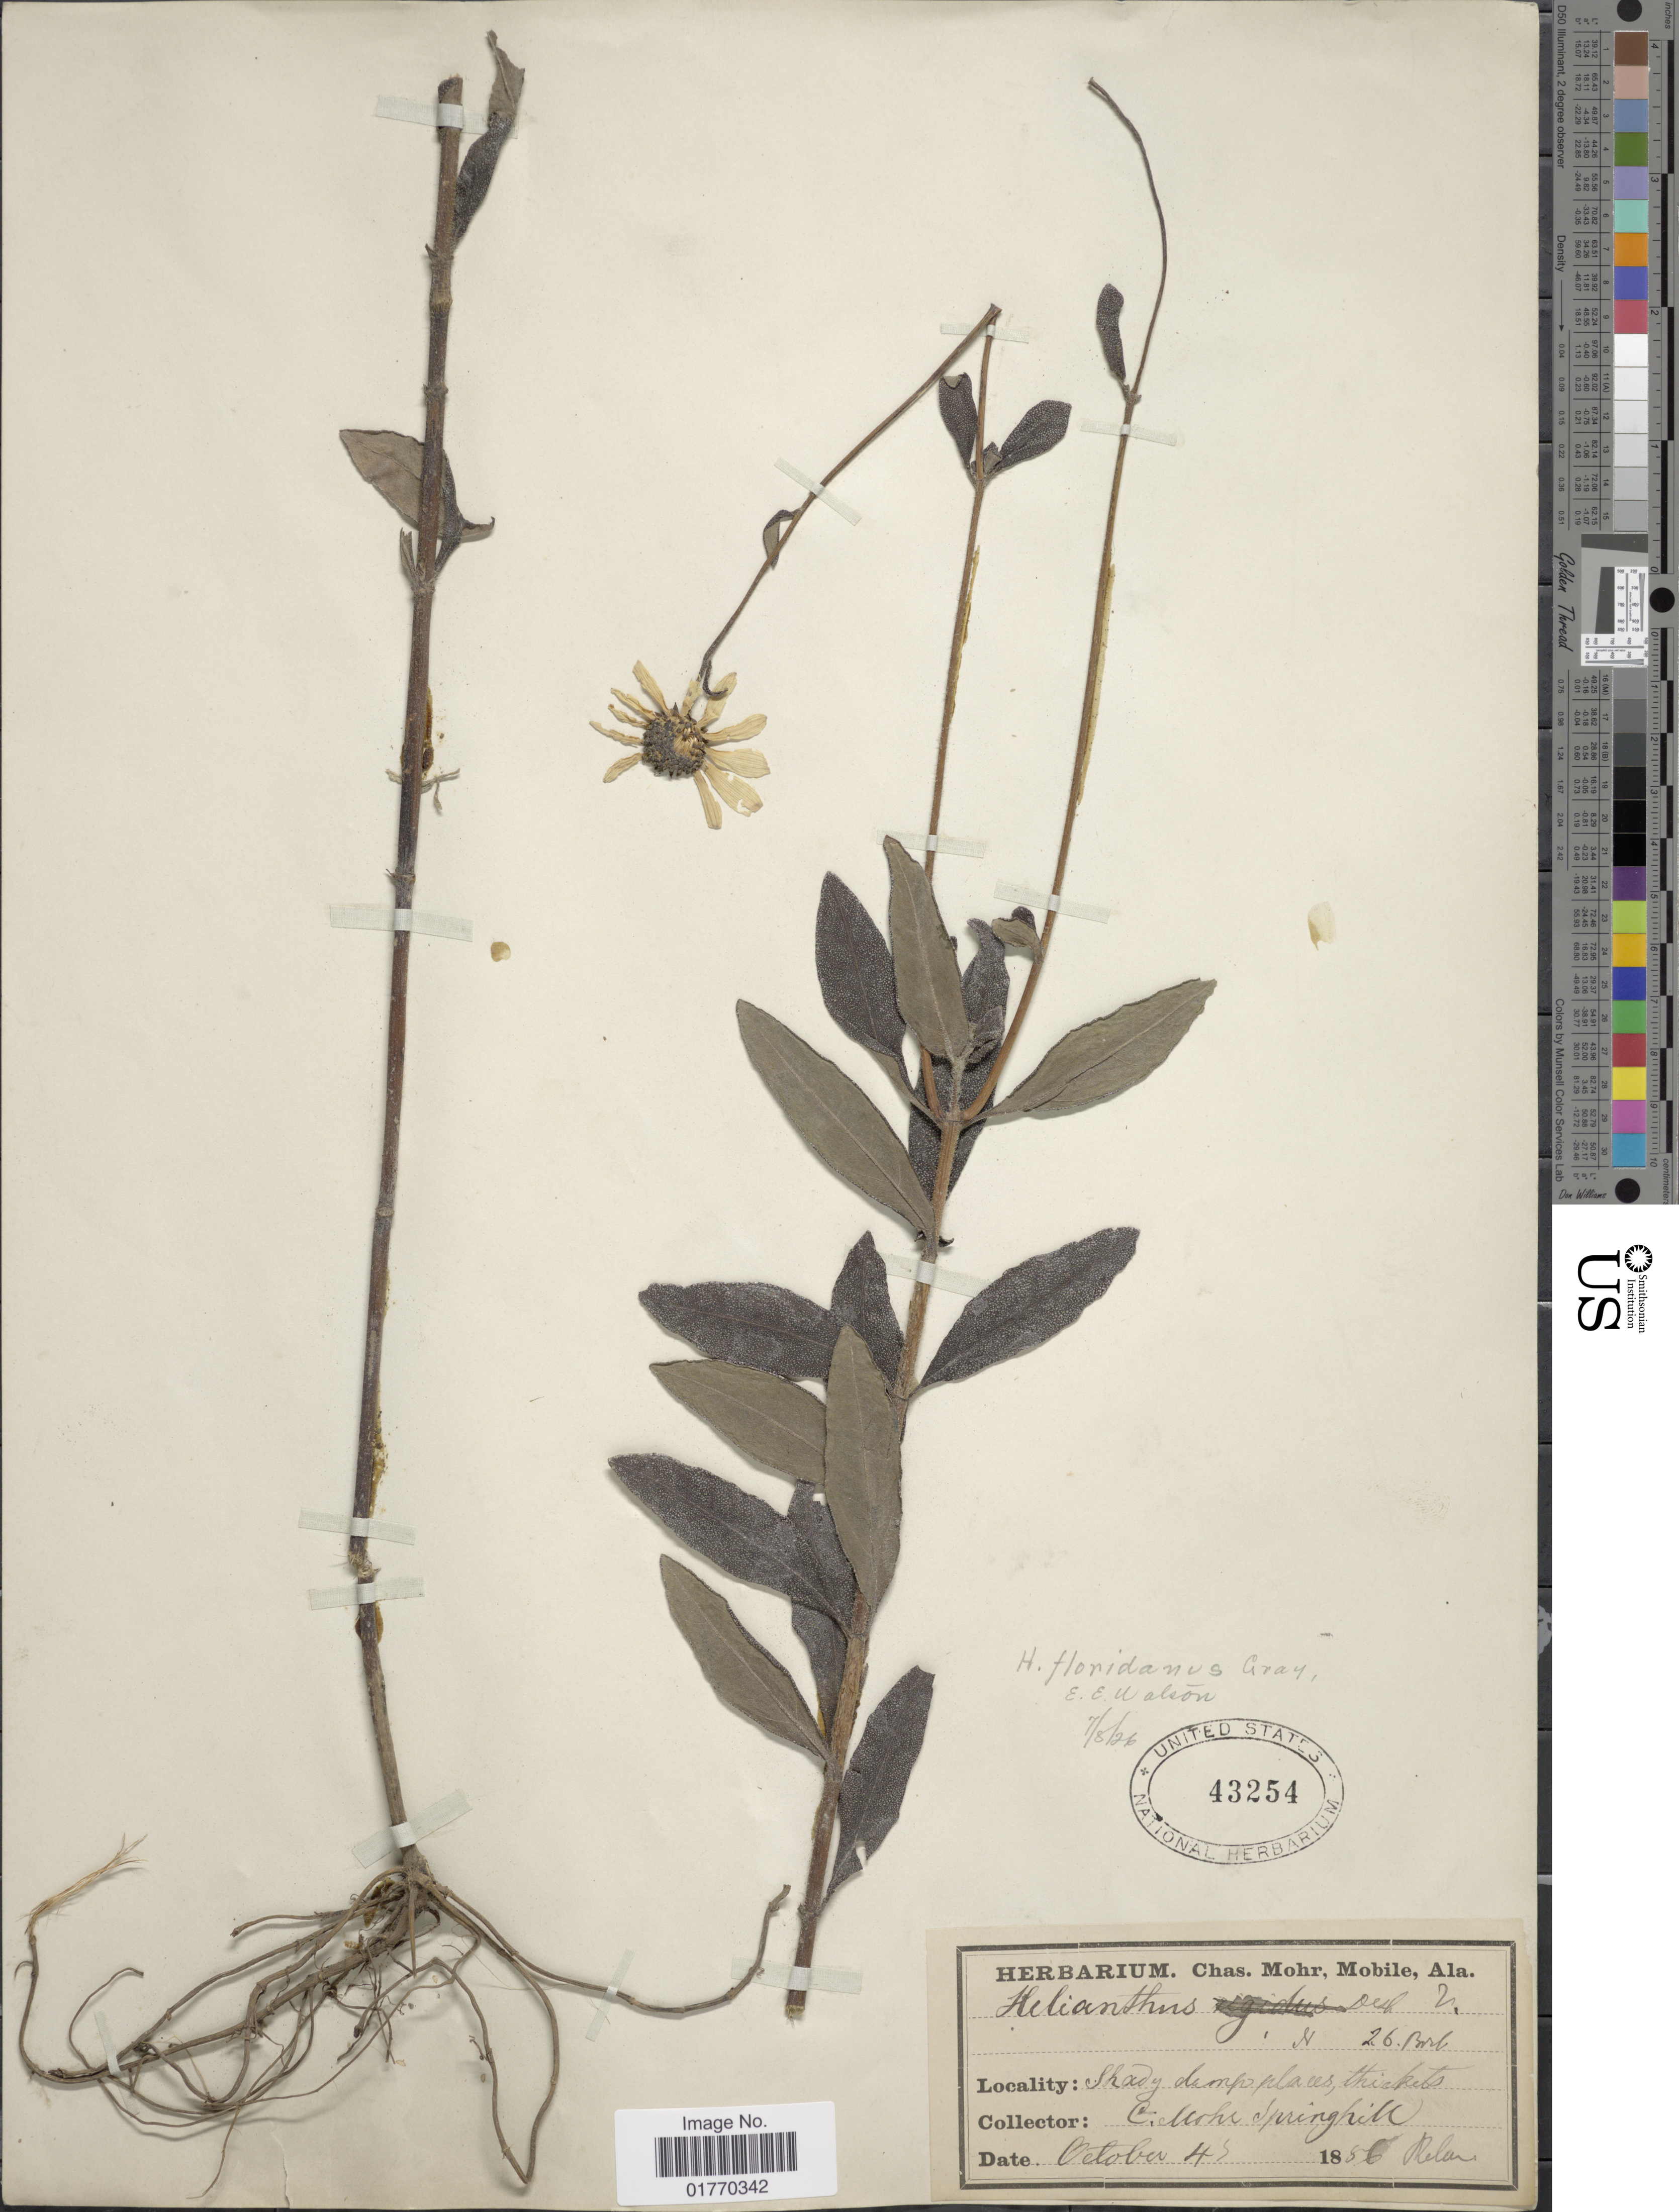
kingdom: Plantae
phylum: Tracheophyta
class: Magnoliopsida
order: Asterales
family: Asteraceae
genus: Helianthus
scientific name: Helianthus floridanus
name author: A. Gray ex Chapm.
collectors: Mohr, C. T. (herbarium)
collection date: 1886-10-04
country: United States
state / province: Alabama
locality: Shady damp places, thickets, Springhill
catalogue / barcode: US 43254